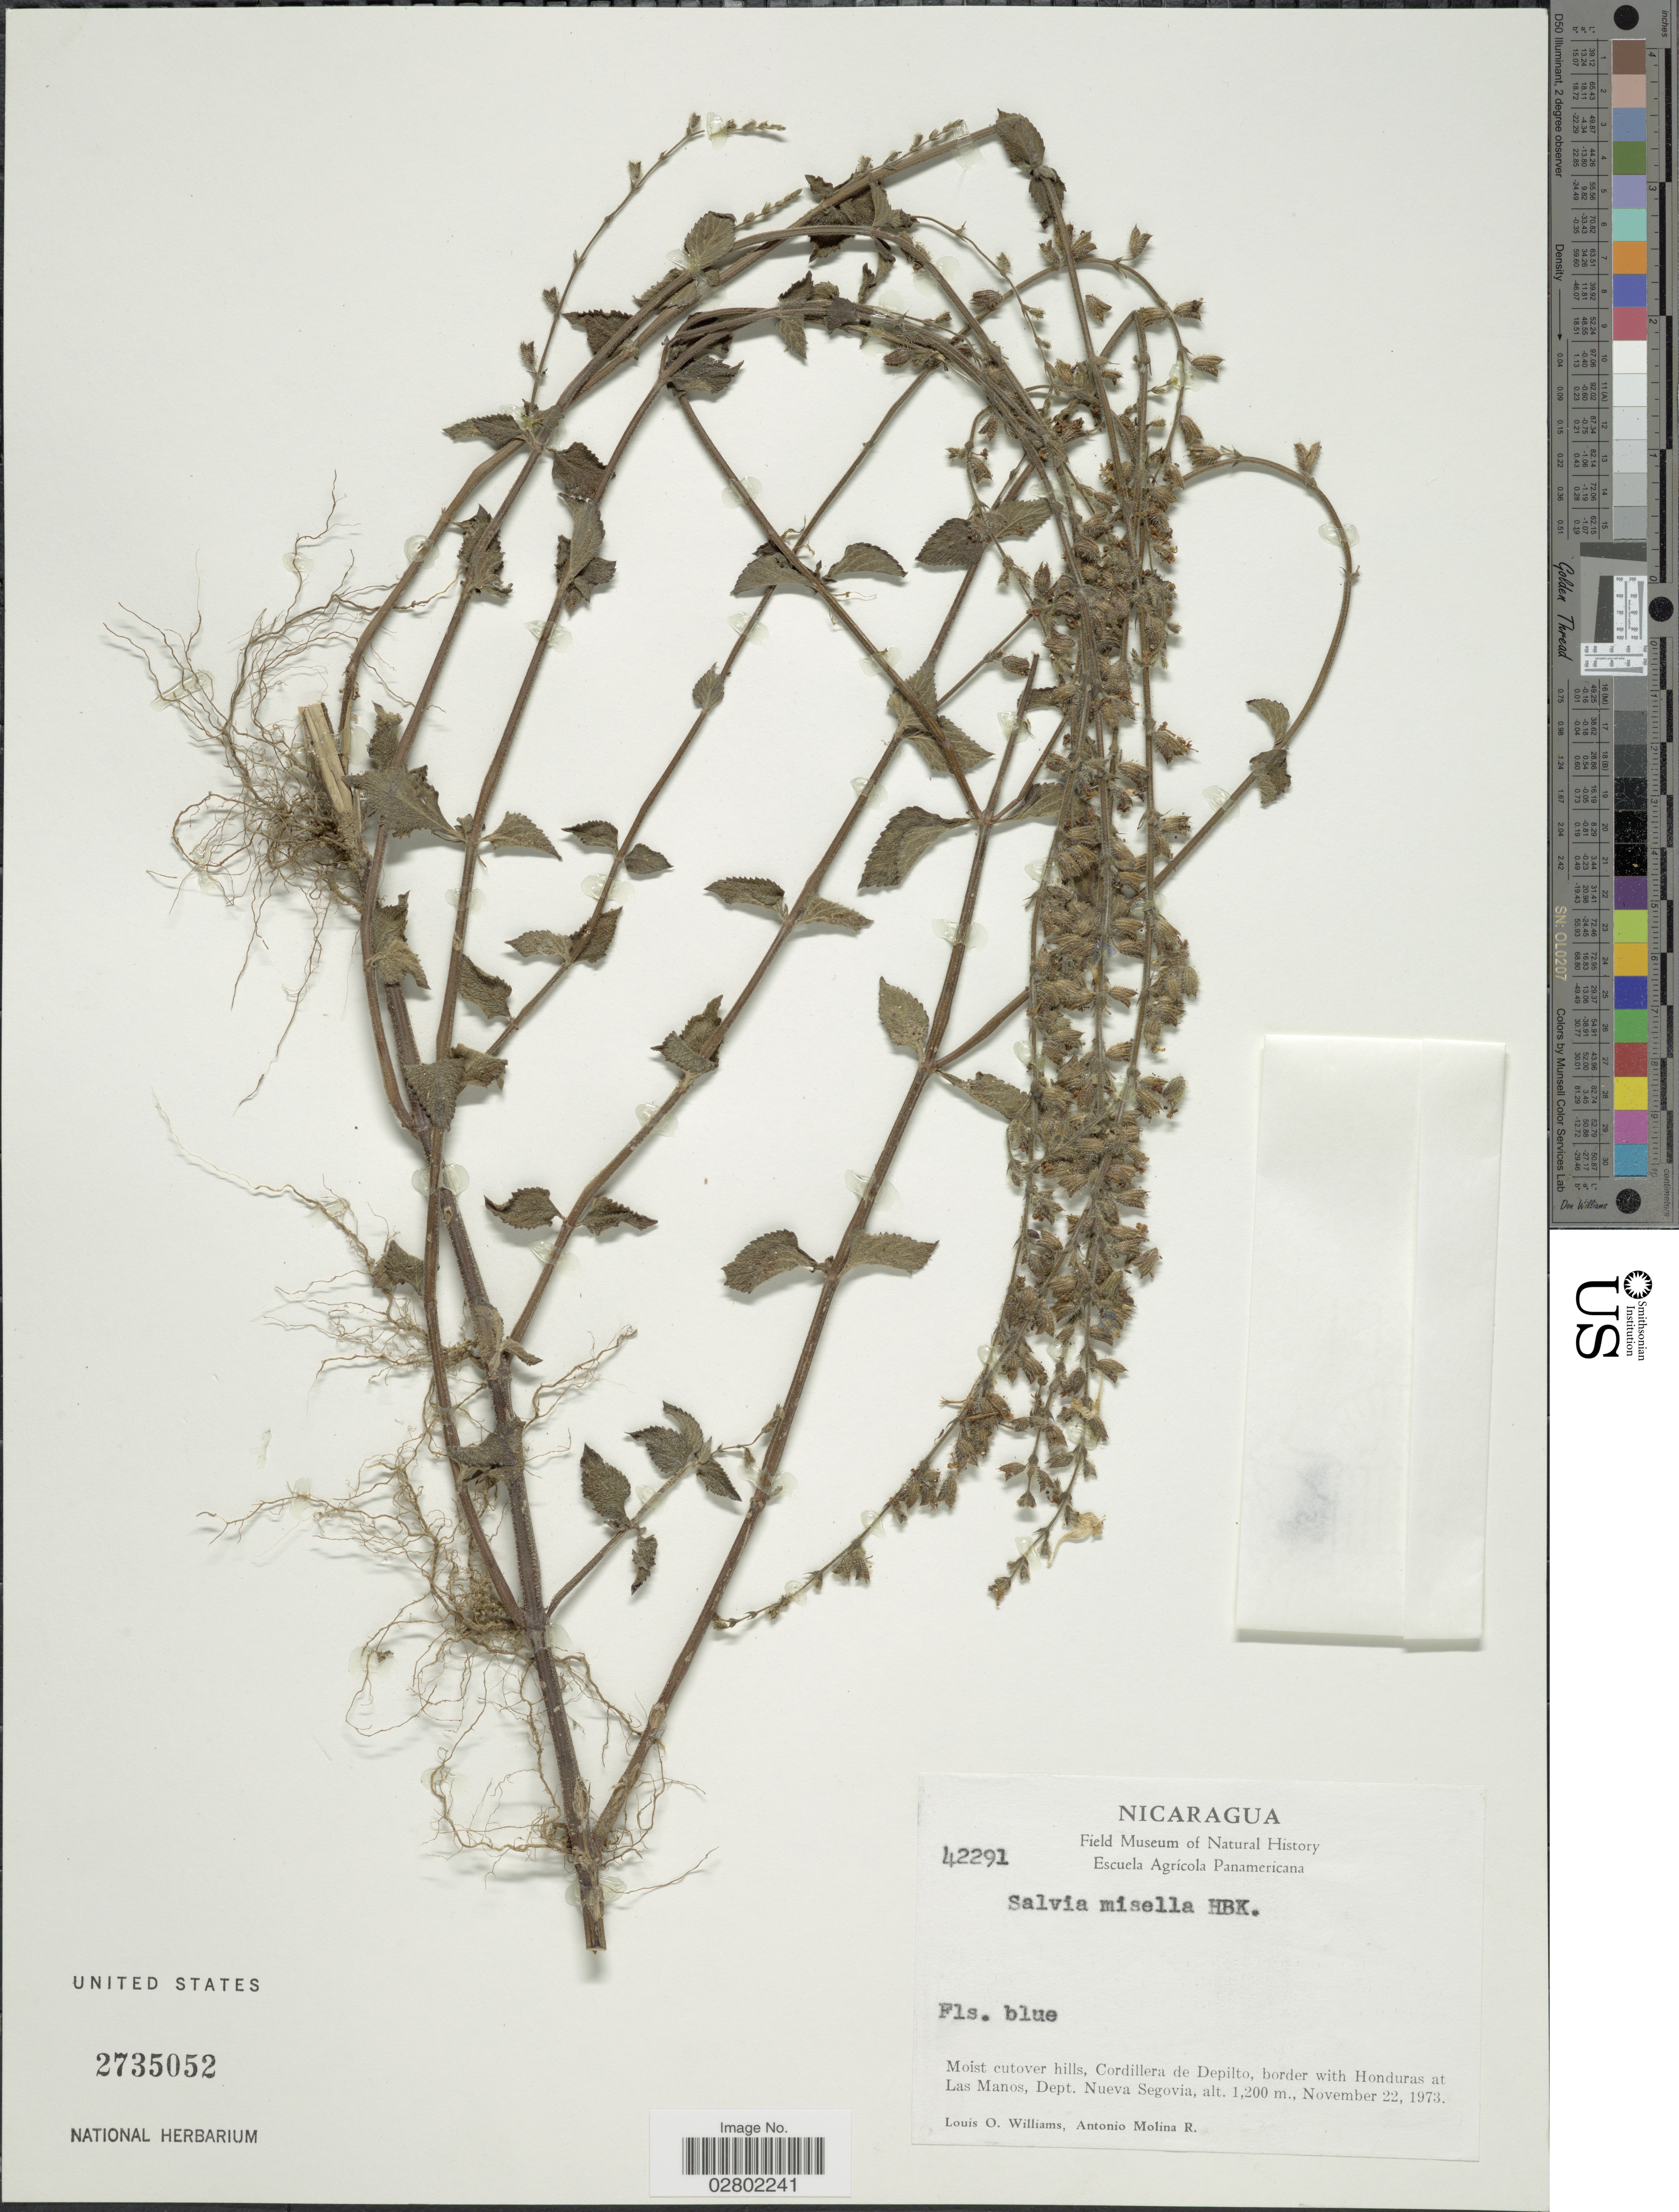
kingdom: Plantae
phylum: Tracheophyta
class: Magnoliopsida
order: Lamiales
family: Lamiaceae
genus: Salvia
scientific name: Salvia misella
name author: Kunth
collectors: L. O. Williams & A. Molina R.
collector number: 42291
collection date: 1973-11-22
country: Nicaragua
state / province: Nueva Segovia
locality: Cordillera de Depilto, border with Honduras at Las Manos, Dept. Nueva Segovia.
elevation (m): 1200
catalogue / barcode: US 2735052